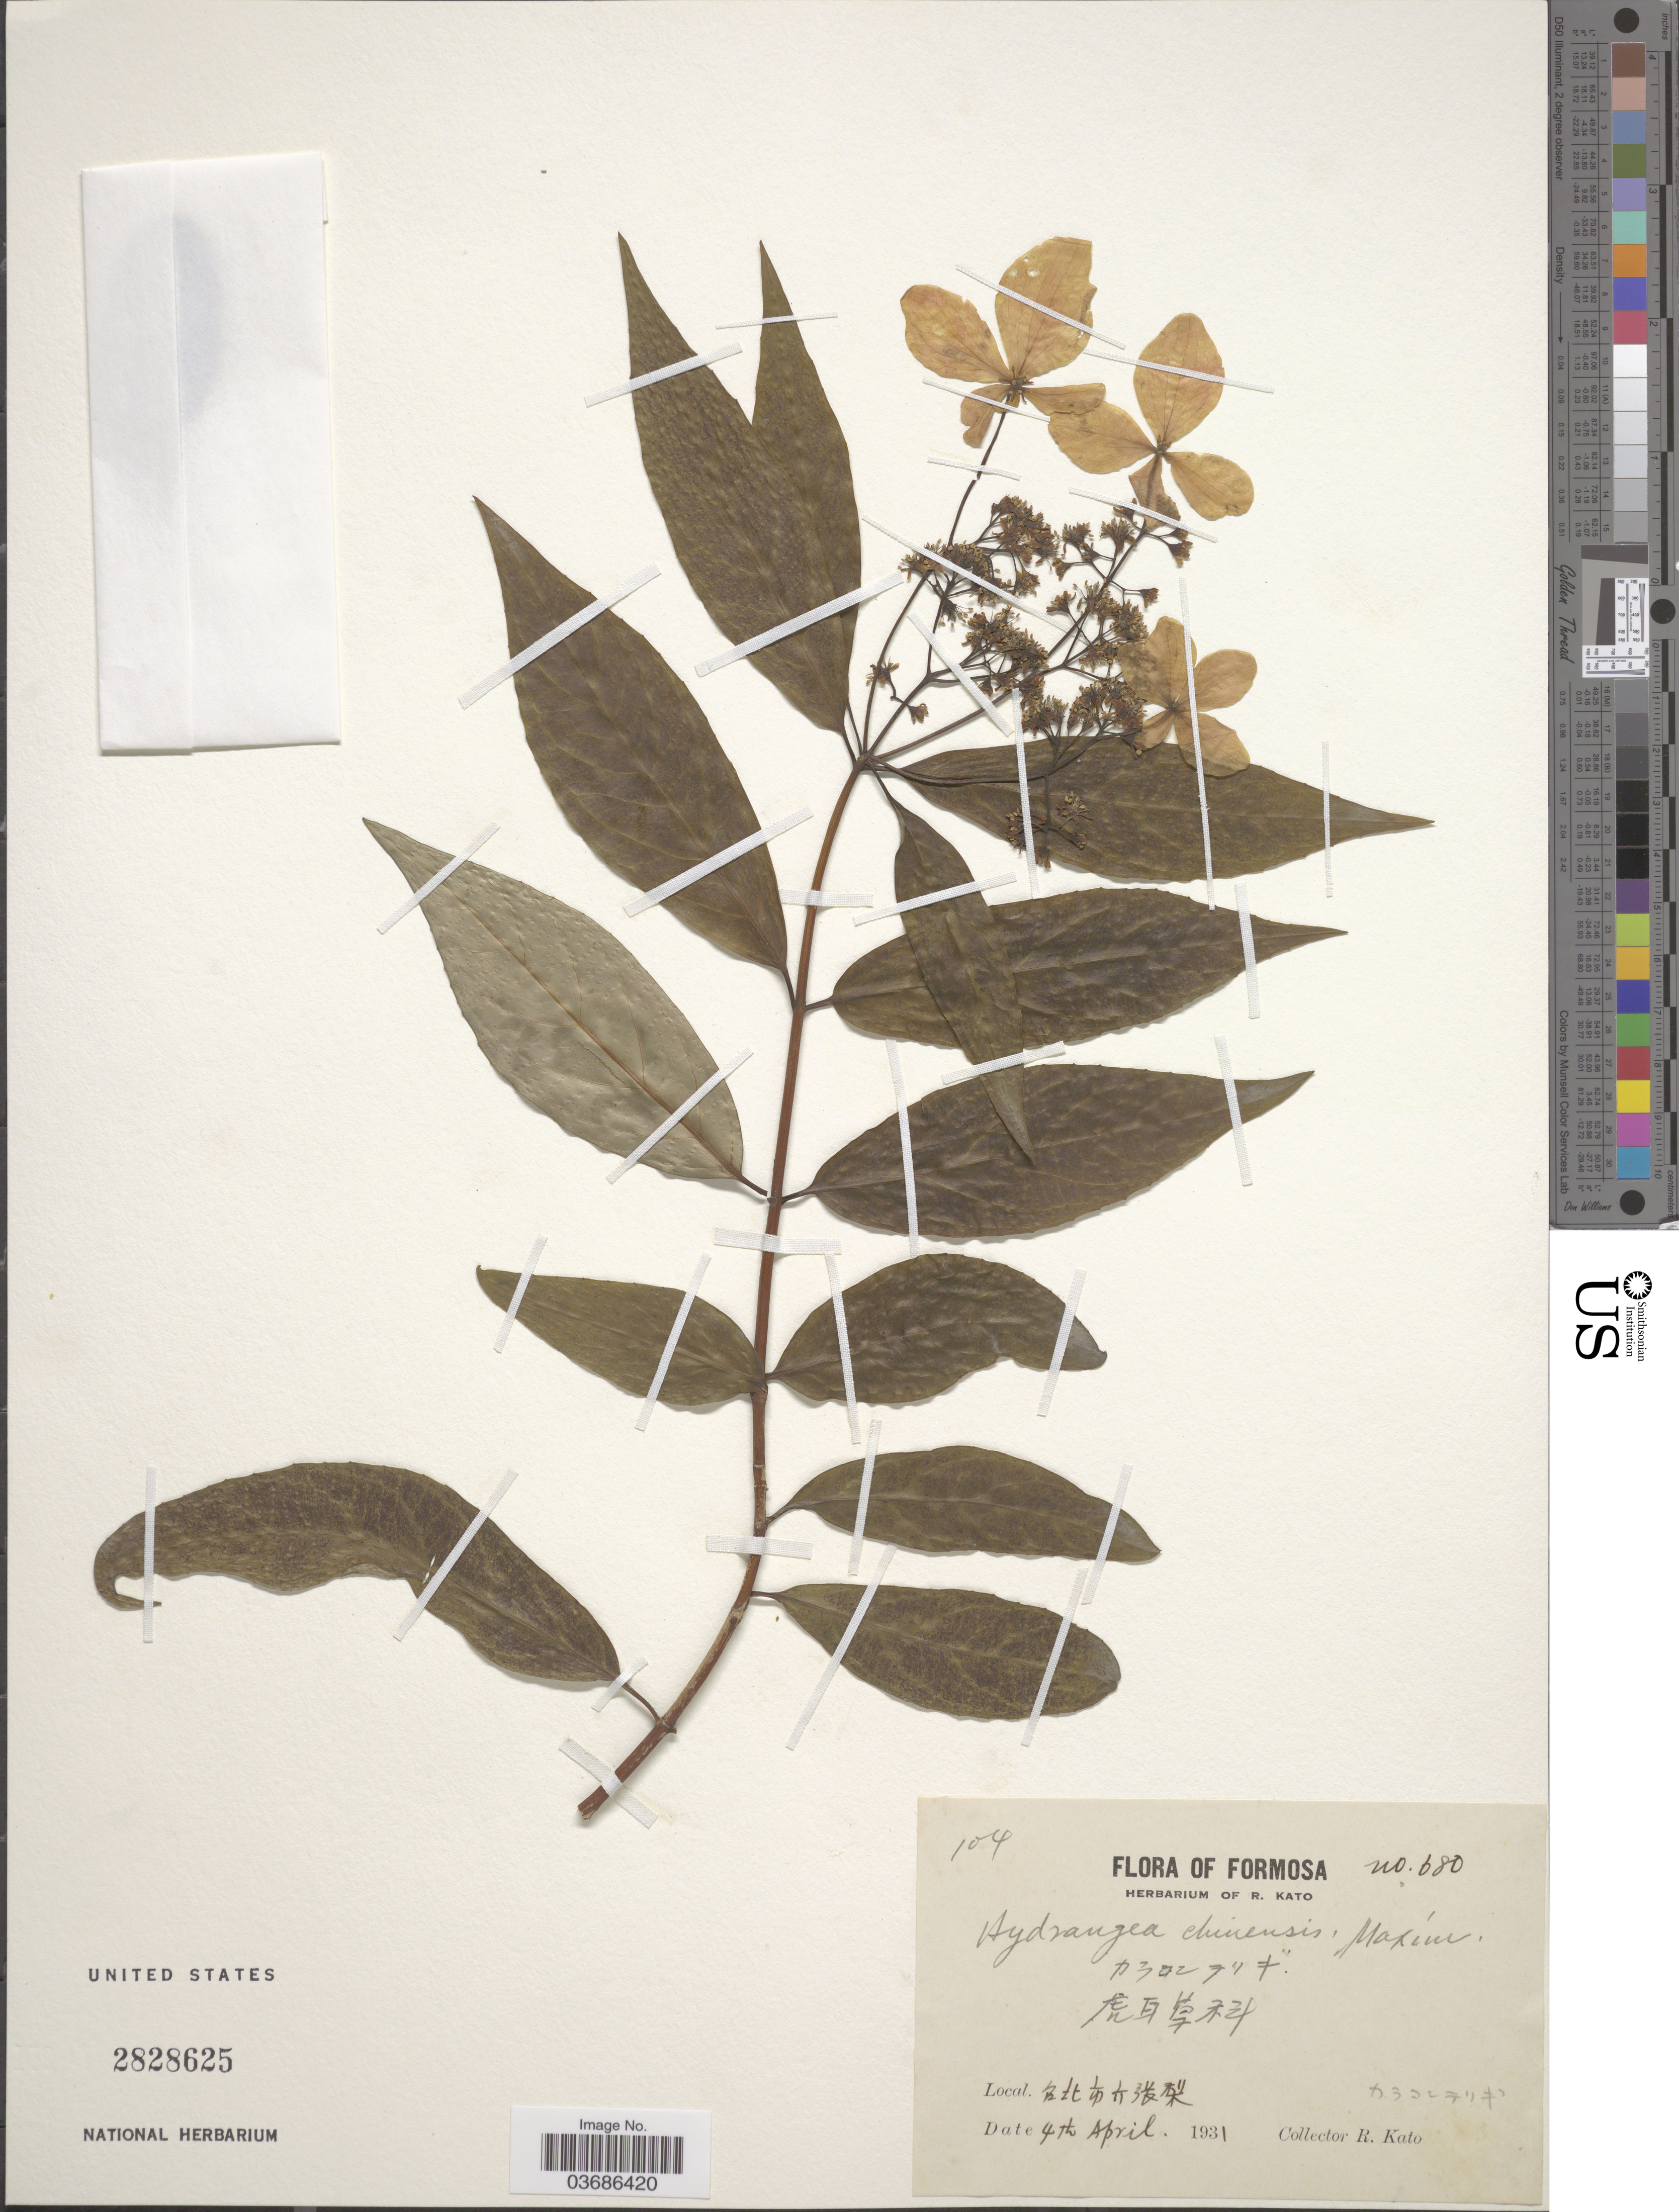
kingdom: Plantae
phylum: Tracheophyta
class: Magnoliopsida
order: Cornales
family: Hydrangeaceae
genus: Hydrangea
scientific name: Hydrangea chinensis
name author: Maxim.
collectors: R. Kato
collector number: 680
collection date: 1931-04-04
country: Taiwan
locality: Formosa. X.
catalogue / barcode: US 2828625